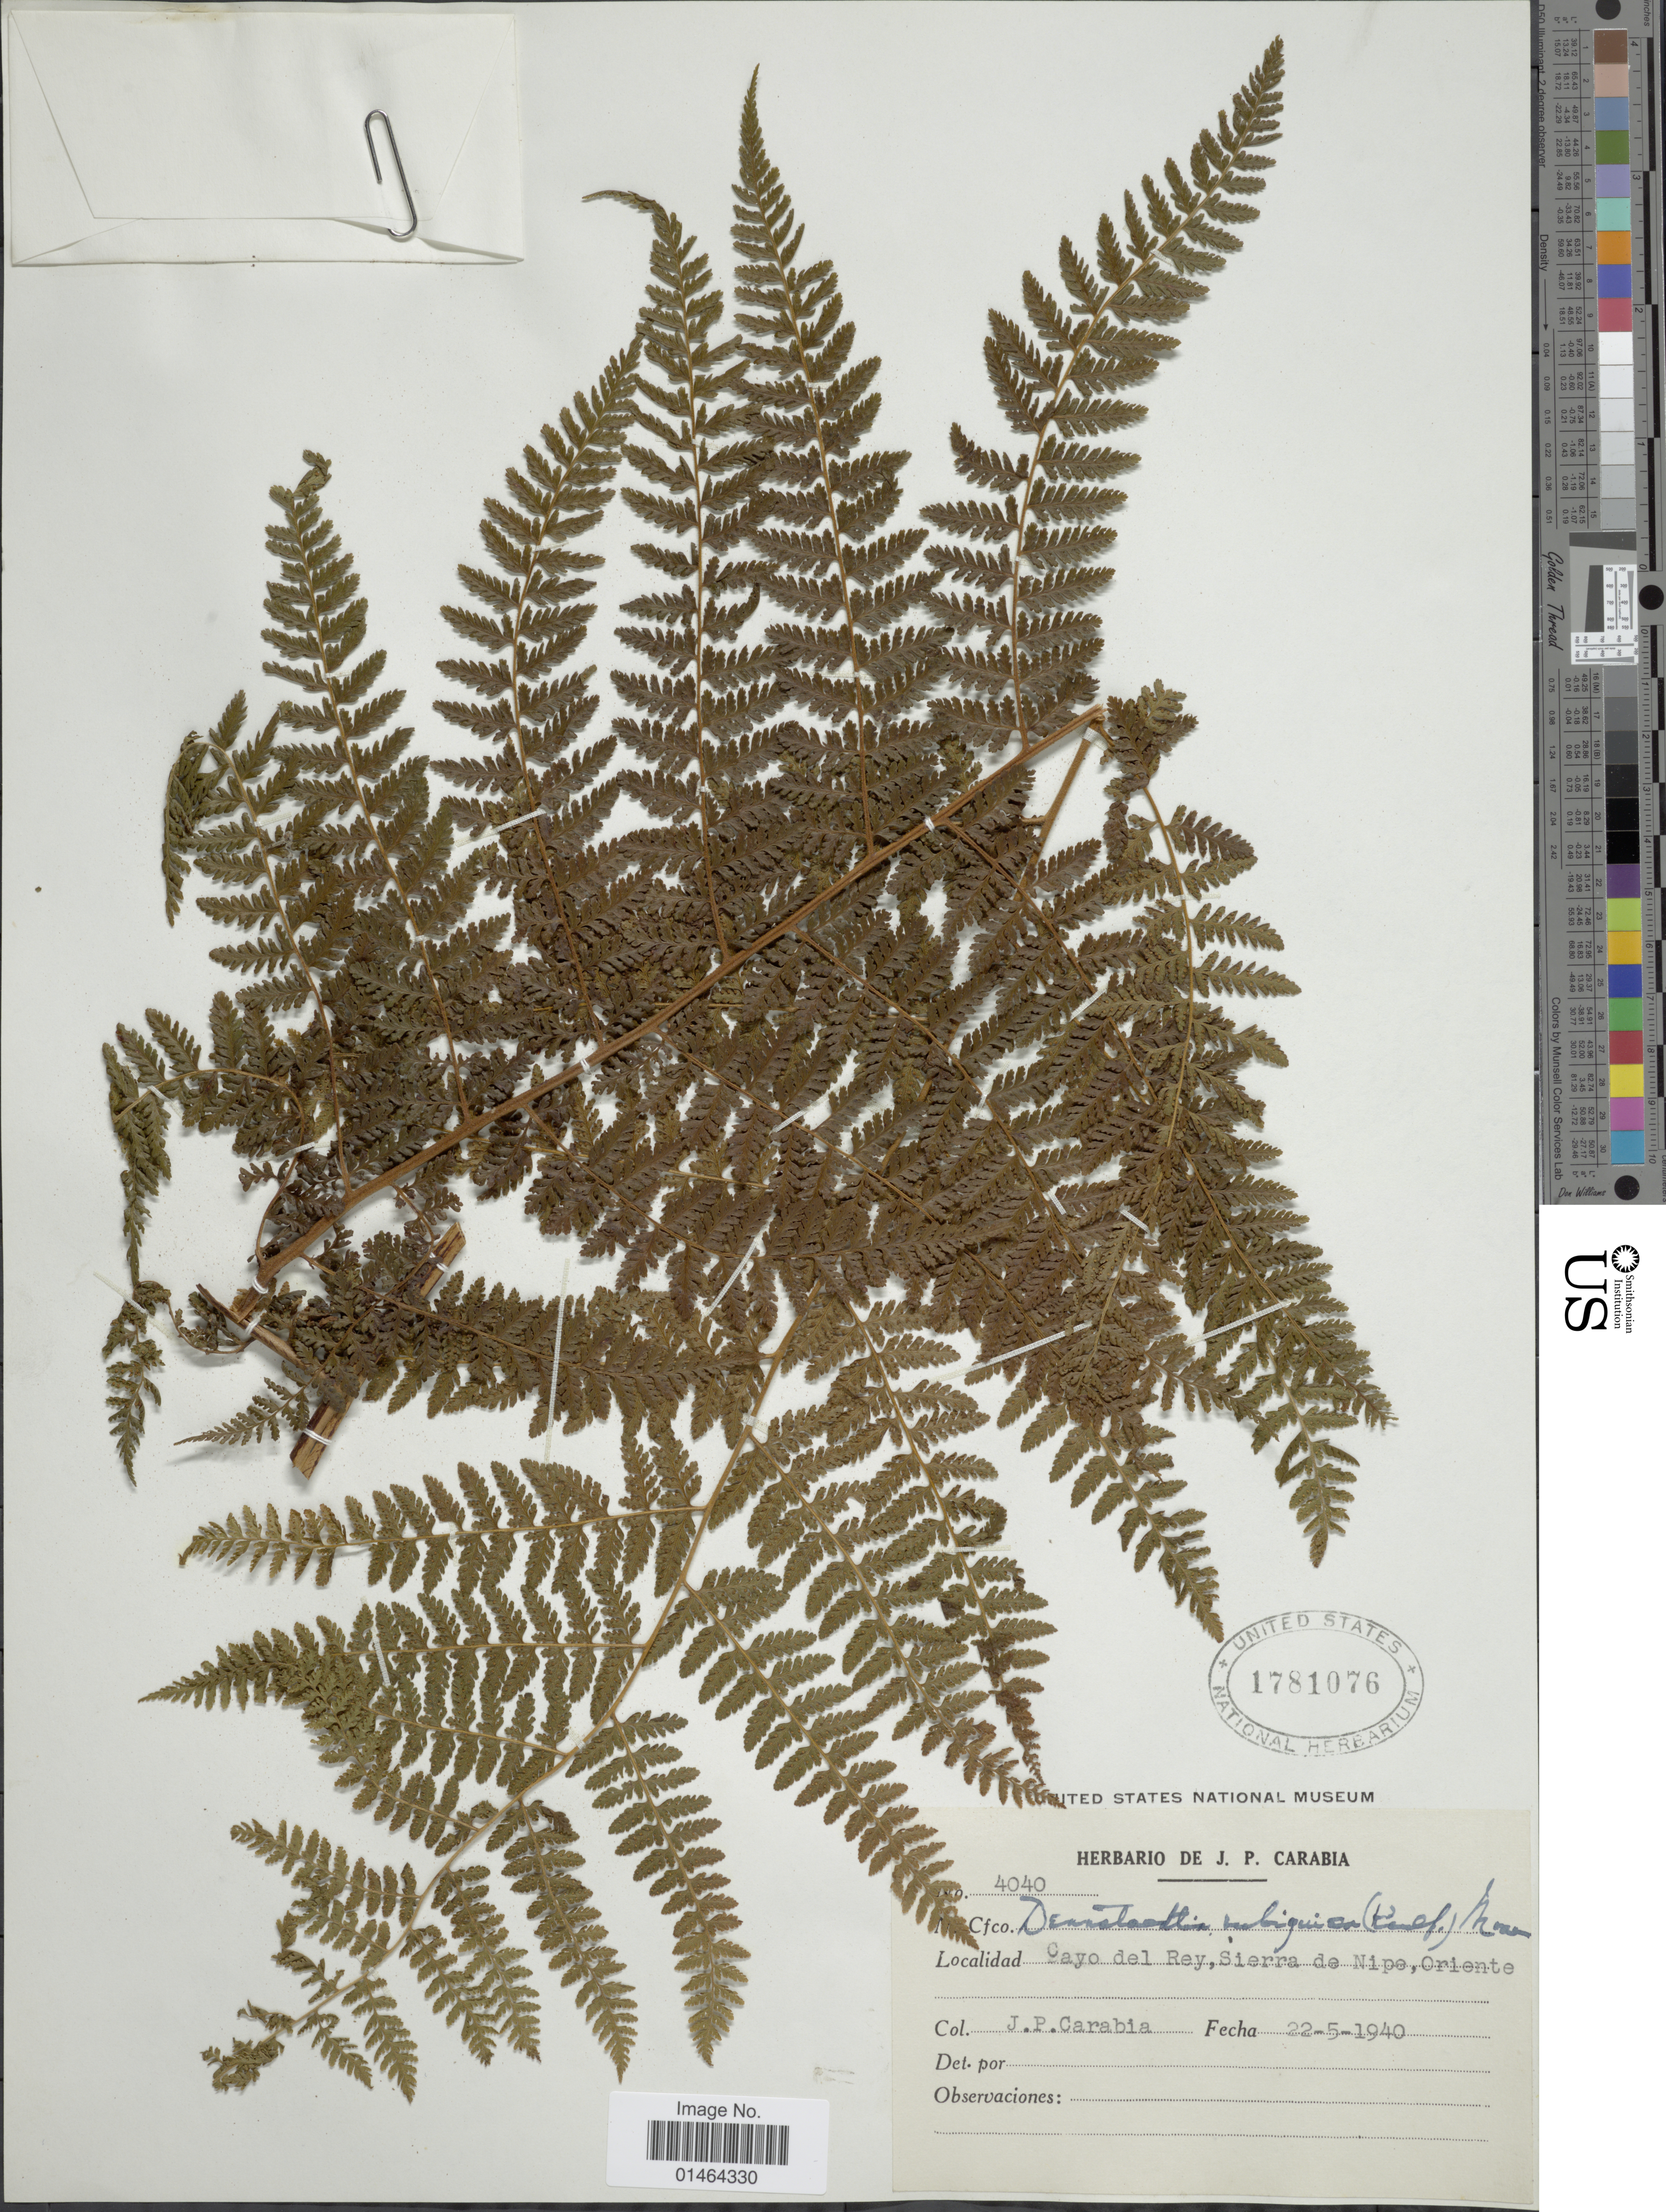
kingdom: Plantae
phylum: Tracheophyta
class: Polypodiopsida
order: Polypodiales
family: Dennstaedtiaceae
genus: Dennstaedtia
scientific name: Dennstaedtia cicutaria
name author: (Sw.) T. Moore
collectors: J. Carabia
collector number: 4040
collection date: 1940-05-22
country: Cuba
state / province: Oriente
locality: Cayo del Rey, Sierra de Nipo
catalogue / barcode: US 1781076